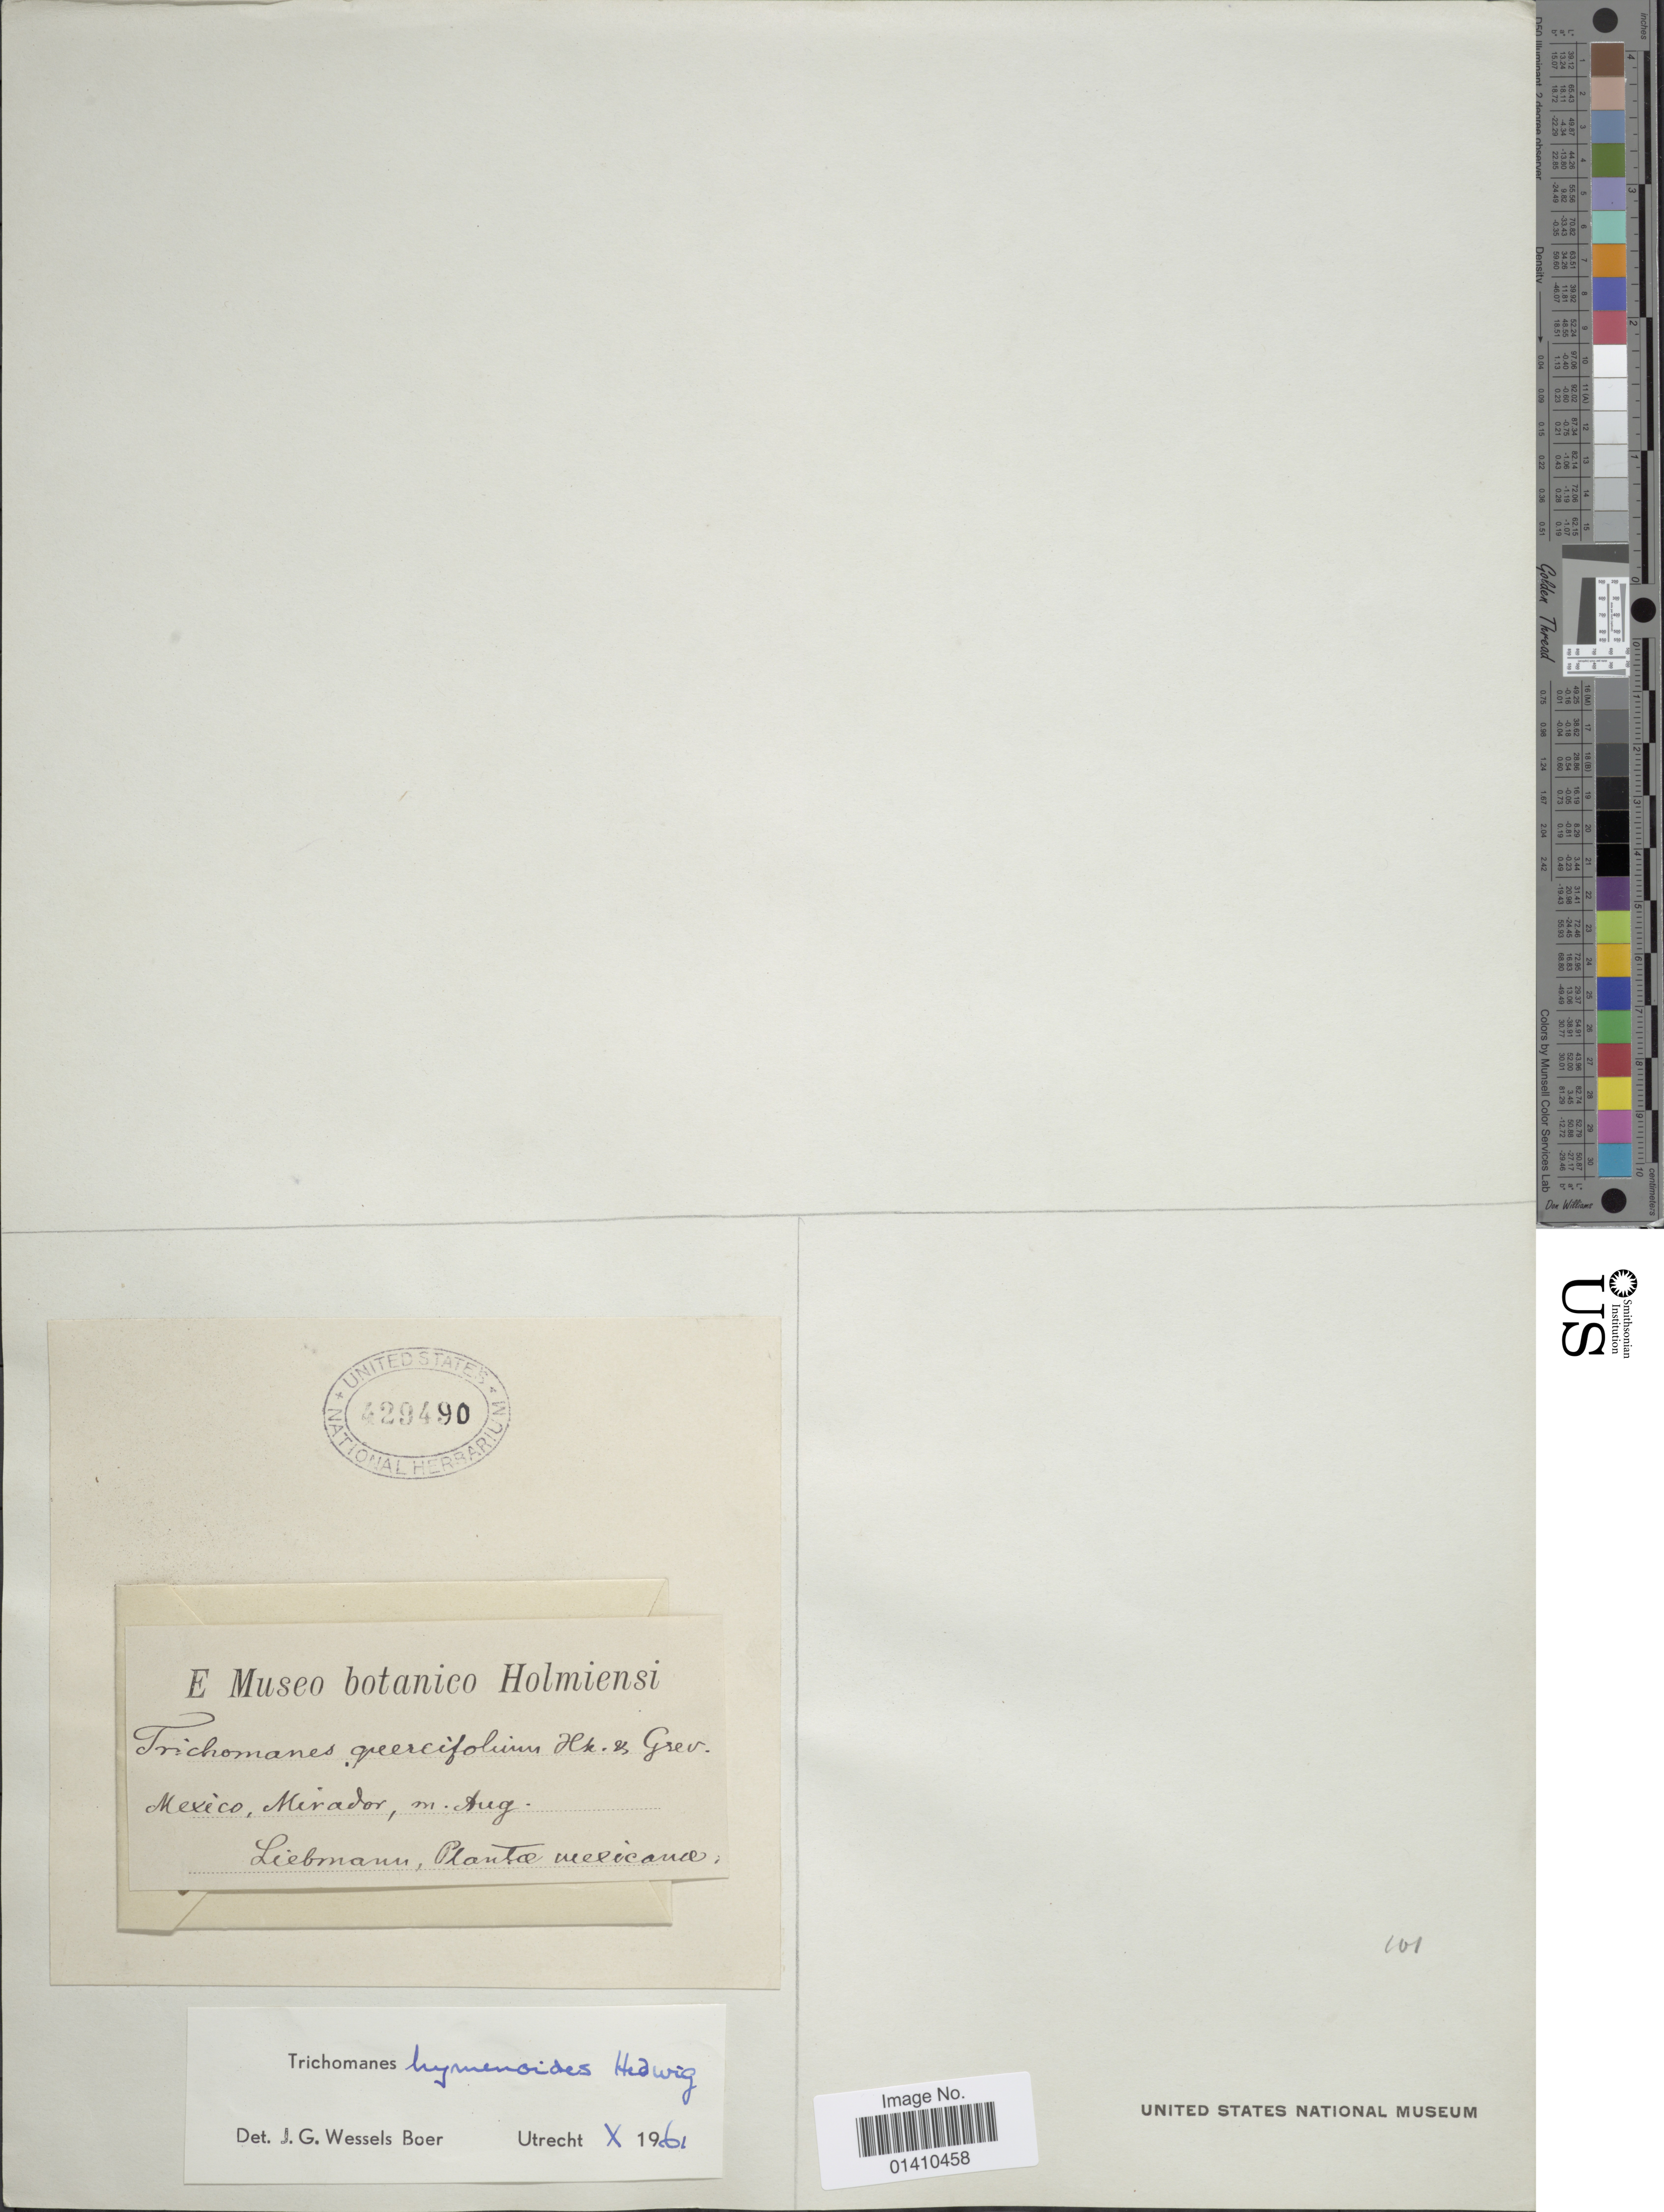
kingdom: Plantae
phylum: Tracheophyta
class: Polypodiopsida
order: Hymenophyllales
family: Hymenophyllaceae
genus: Didymoglossum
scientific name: Didymoglossum hymenoides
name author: (Hedw.) Copel.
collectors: Liebmann, --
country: Mexico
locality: Mirador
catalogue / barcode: US 429490